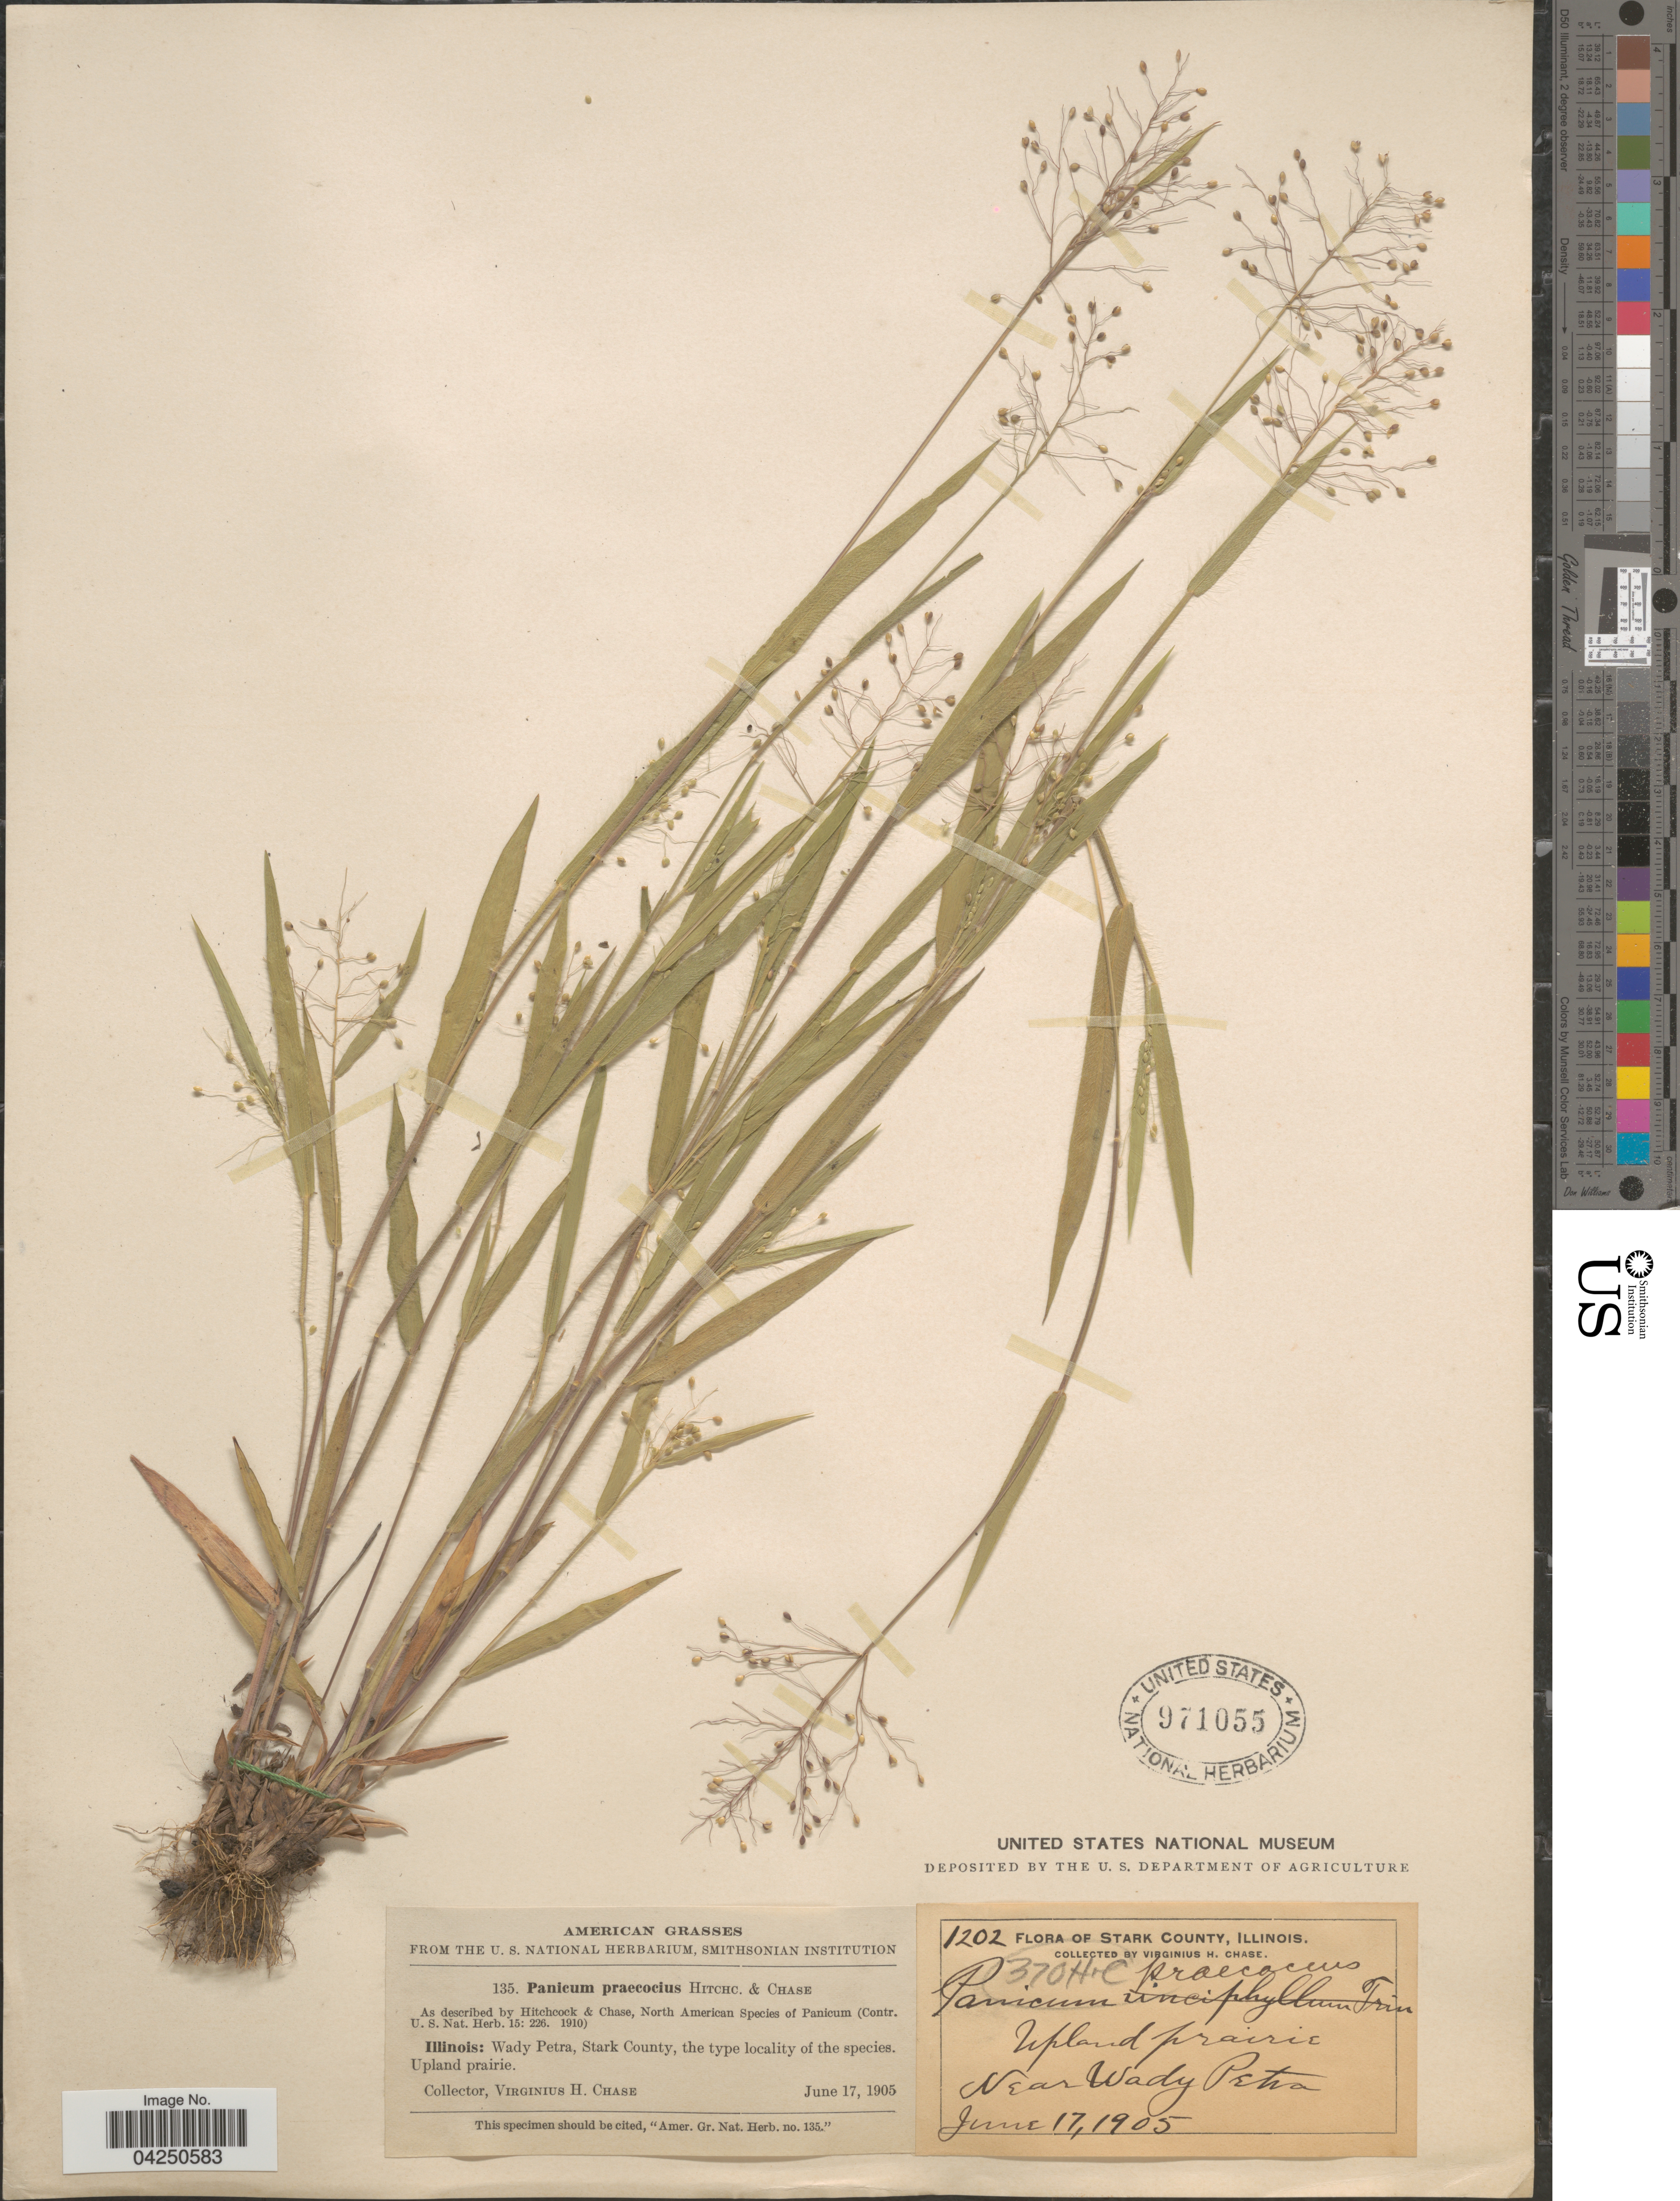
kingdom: Plantae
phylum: Tracheophyta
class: Liliopsida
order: Poales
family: Poaceae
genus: Dichanthelium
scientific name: Dichanthelium acuminatum var. acuminatum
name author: (Sw.) Gould & C.A. Clark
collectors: V. H. Chase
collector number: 135/1202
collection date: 1905-06-17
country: United States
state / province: Illinois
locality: Stark County. Upland prairie. Near Wady Petra.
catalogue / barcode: US 971055